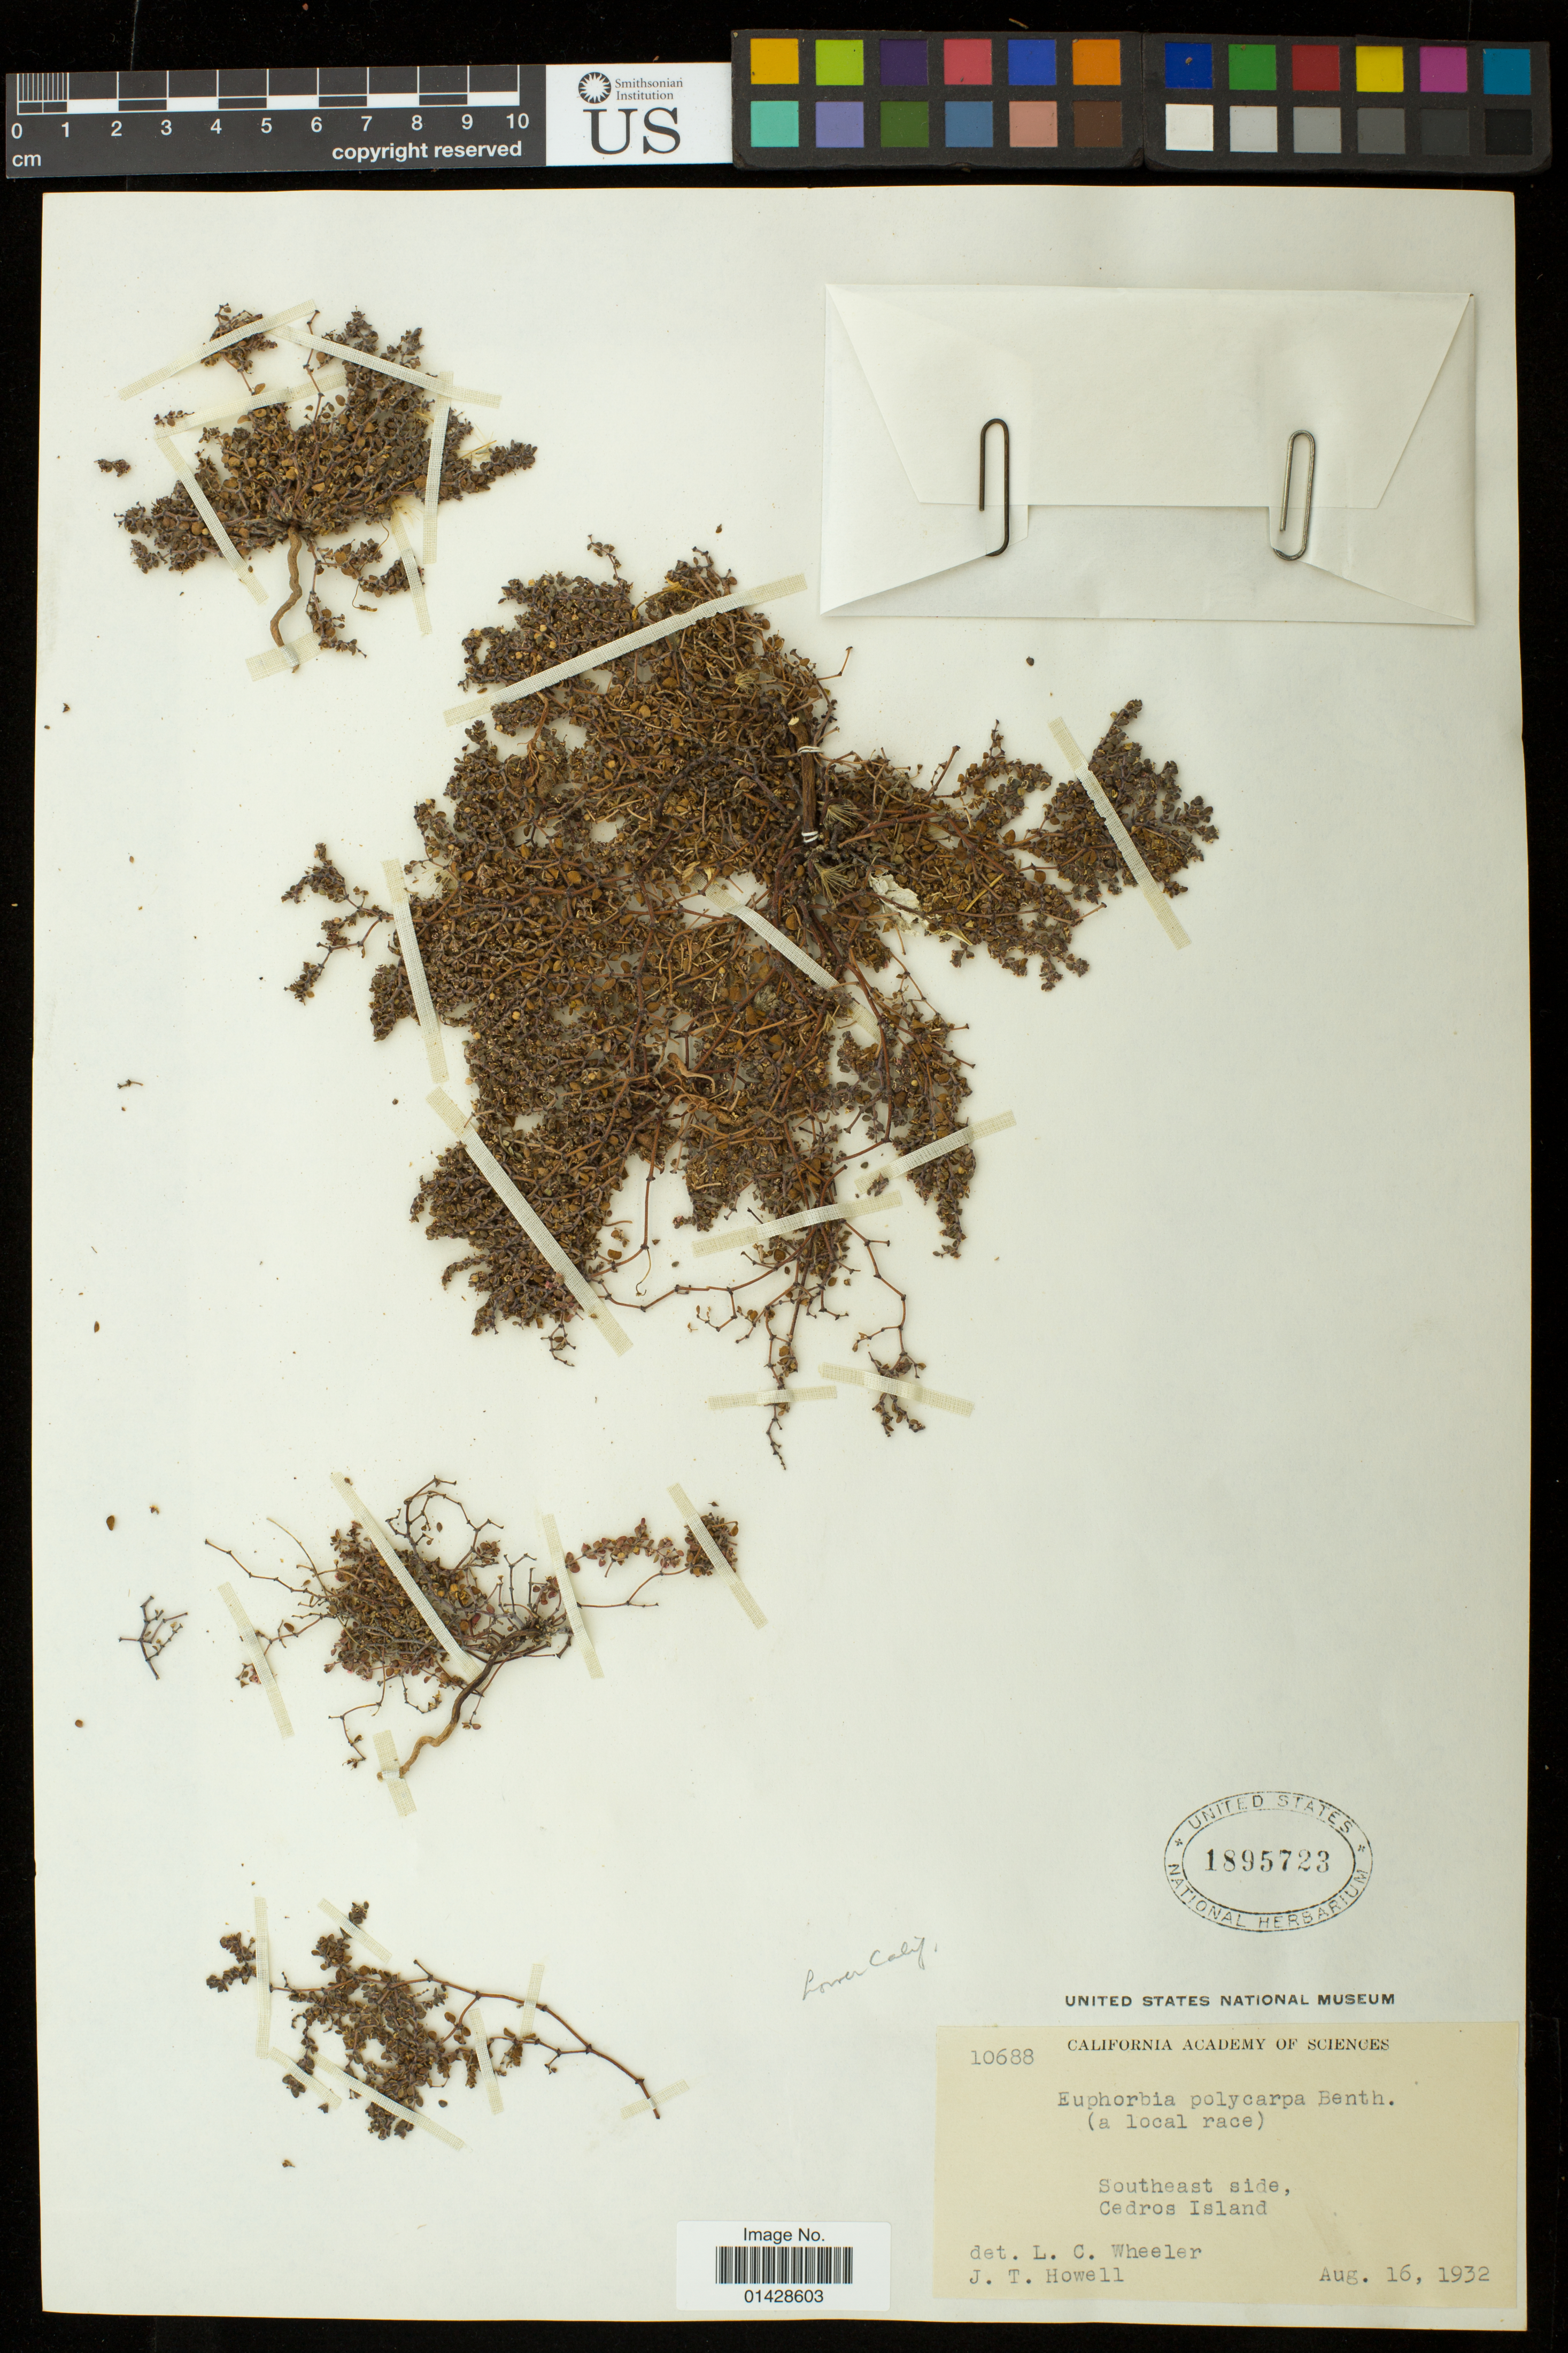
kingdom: Plantae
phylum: Tracheophyta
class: Magnoliopsida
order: Malpighiales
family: Euphorbiaceae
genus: Euphorbia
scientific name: Euphorbia polycarpa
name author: Benth.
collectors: J. T. Howell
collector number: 10688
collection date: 1932-08-16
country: Mexico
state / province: Baja California Sur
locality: Southeast side, Cedros Island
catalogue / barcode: US 1895723